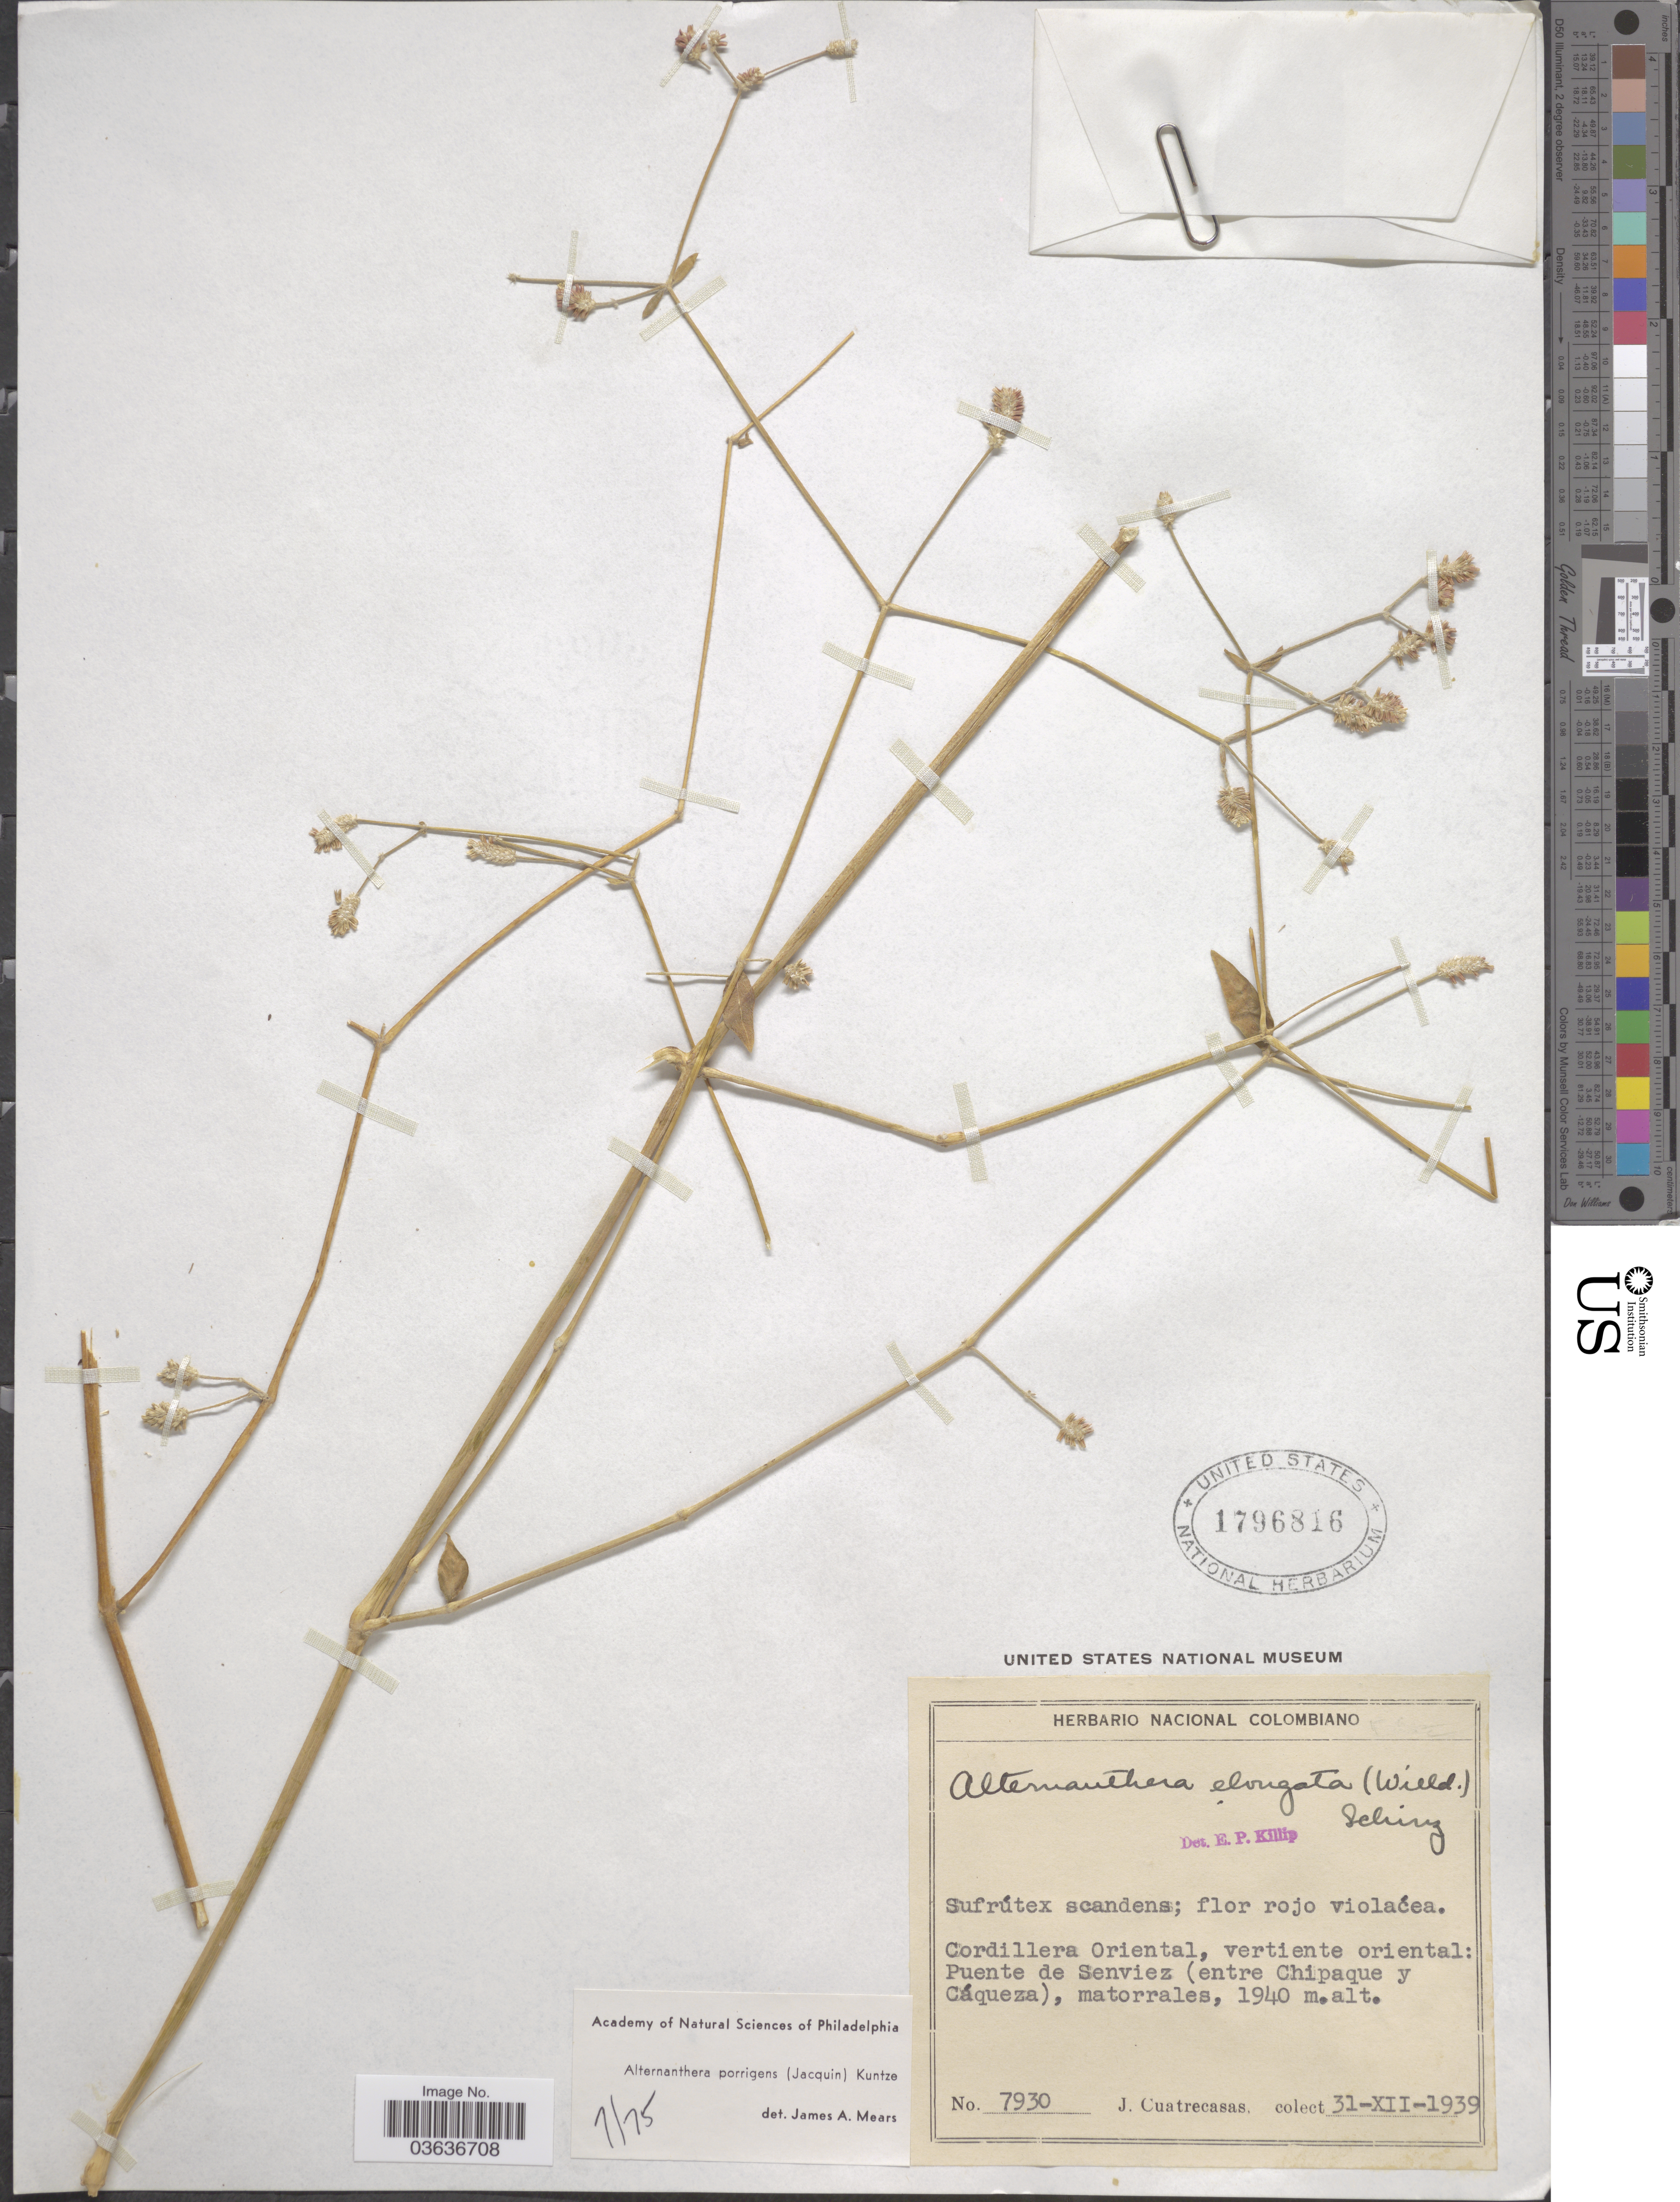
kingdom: Plantae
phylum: Tracheophyta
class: Magnoliopsida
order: Caryophyllales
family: Amaranthaceae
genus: Alternanthera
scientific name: Alternanthera porrigens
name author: (Jacq.) Kuntze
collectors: J. Cuatrecasas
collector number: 7930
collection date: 1939-12-31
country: Colombia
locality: Cordillera Oriental, vertiente oriental: Puente de Senviez (entre Chipaque y Cáqueza).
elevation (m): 1940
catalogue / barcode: US 1796816